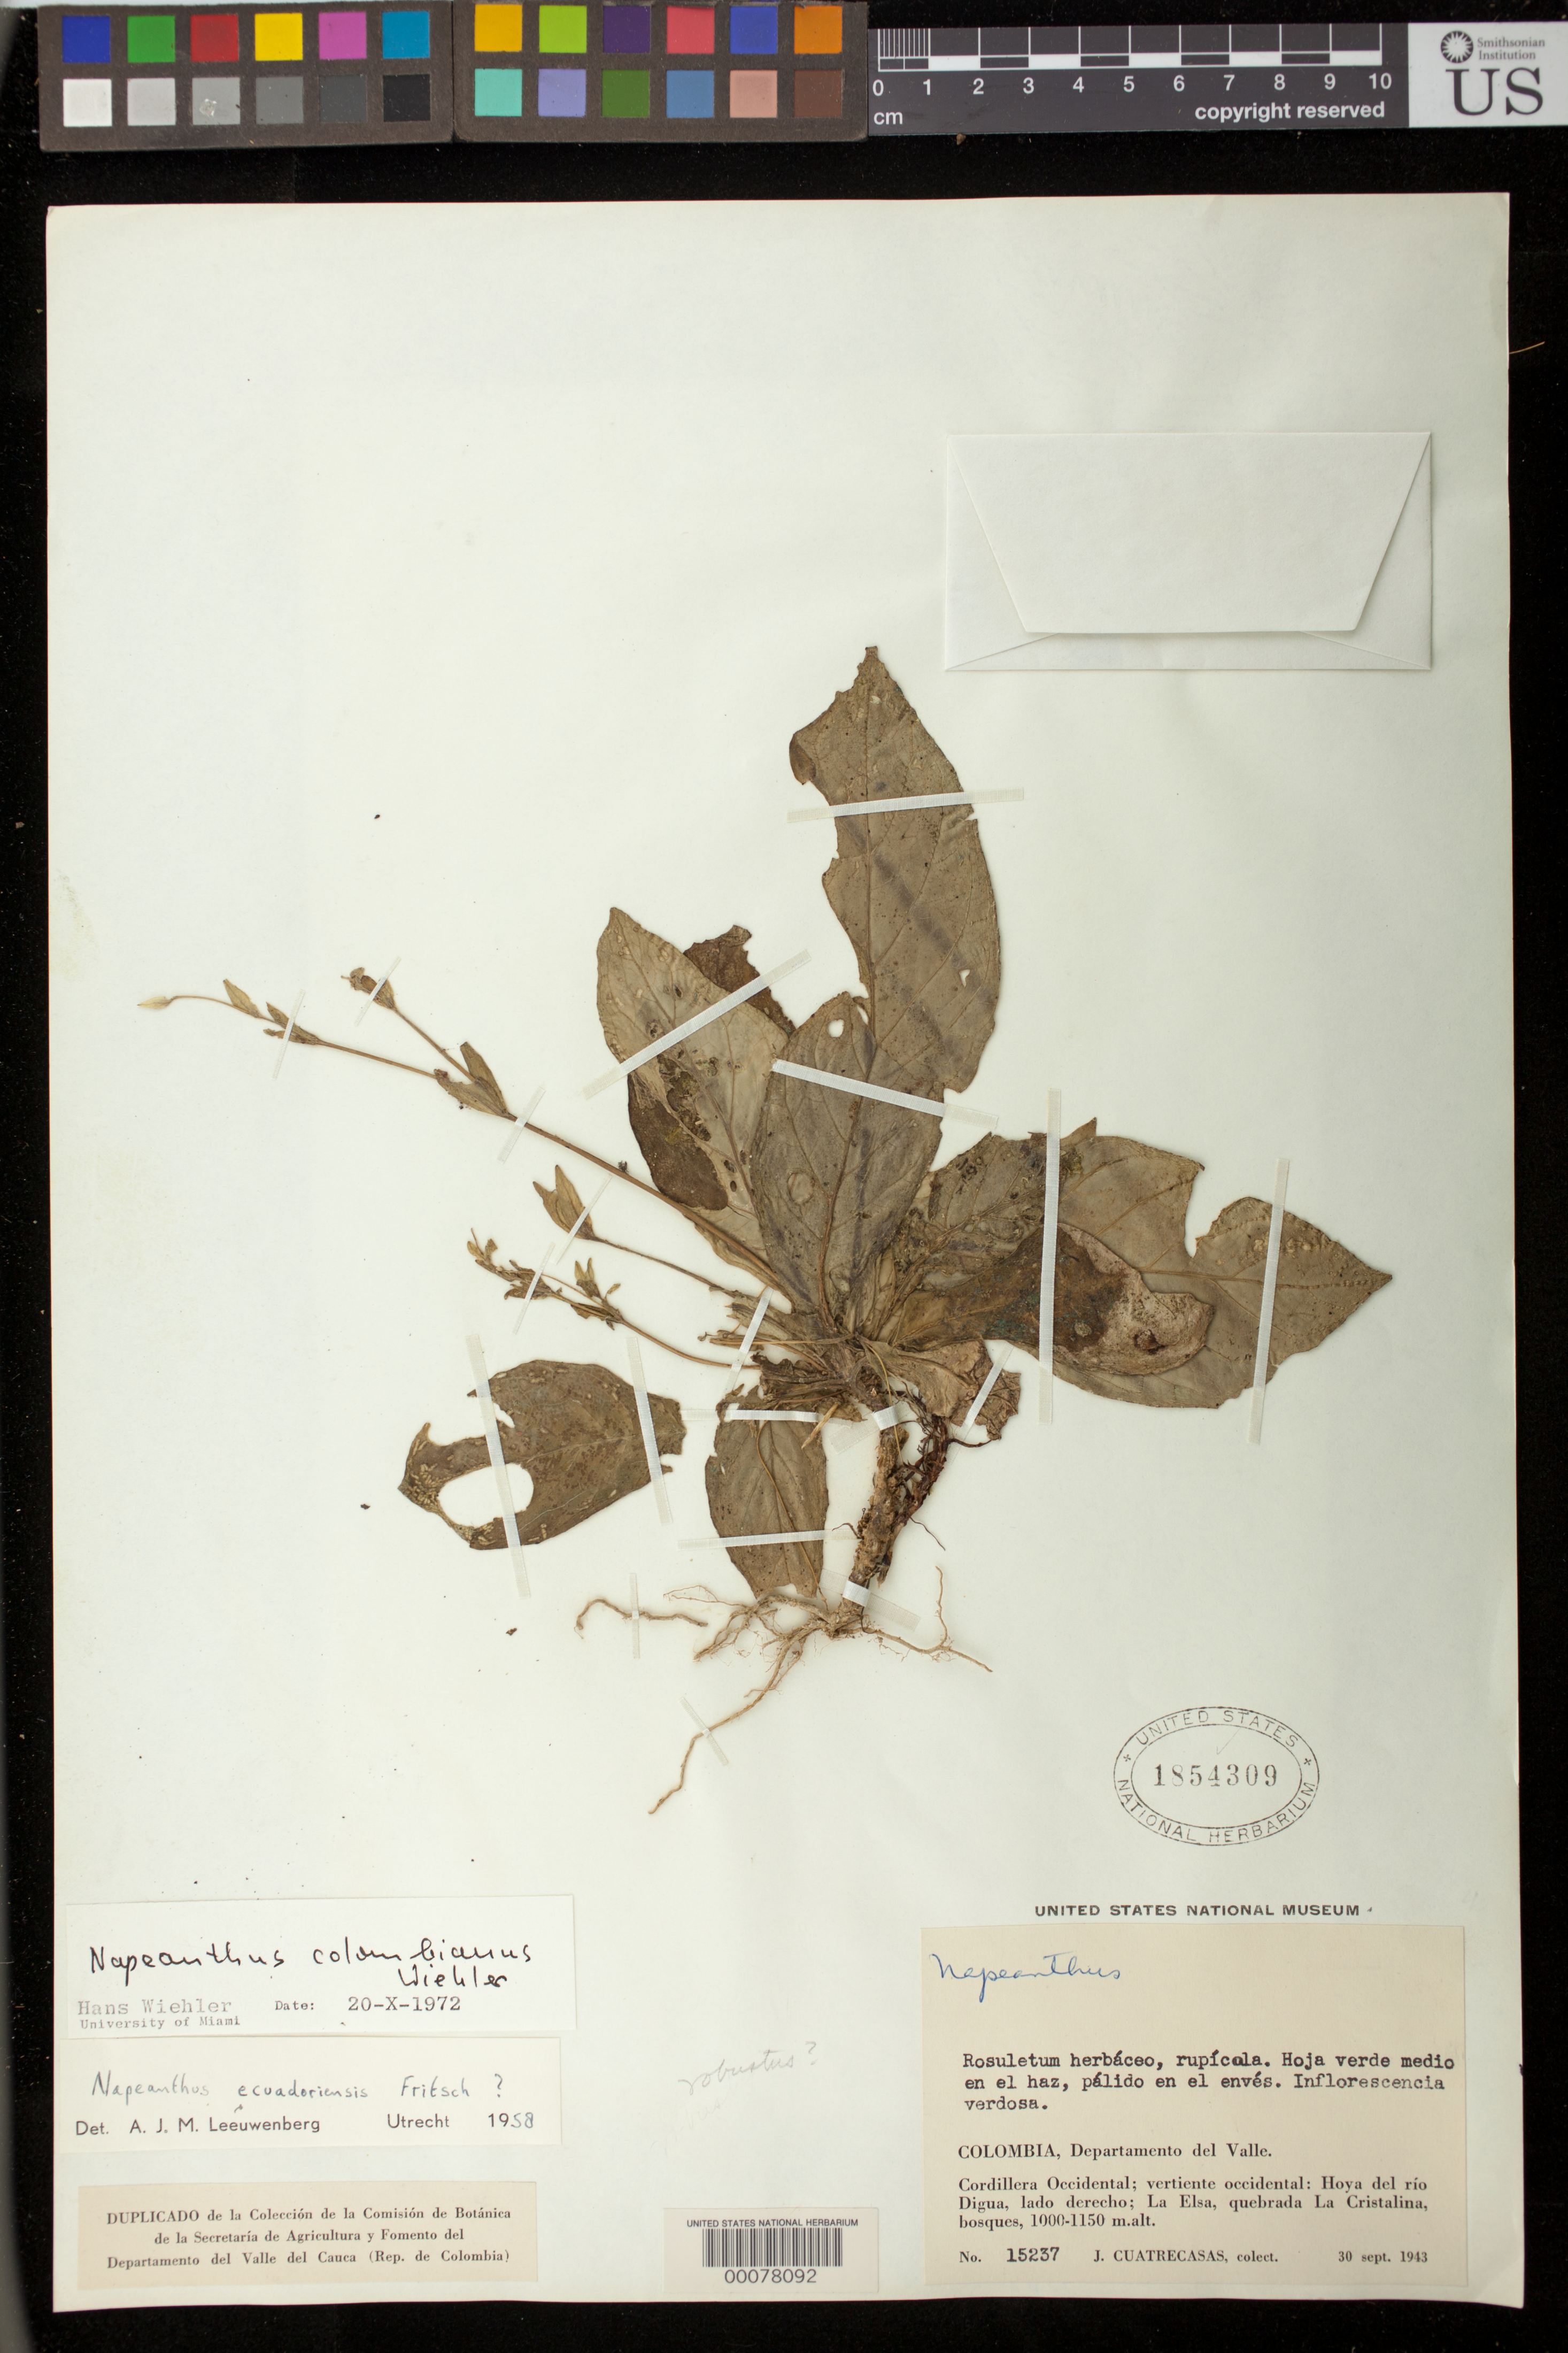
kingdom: Plantae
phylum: Tracheophyta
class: Magnoliopsida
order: Lamiales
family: Gesneriaceae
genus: Napeanthus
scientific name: Napeanthus robustus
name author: Fritsch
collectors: J. Cuatrecasas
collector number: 15237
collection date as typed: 30 Sep 1943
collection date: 1943-09-30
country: Colombia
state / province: Valle del Cauca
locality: Valley of River Digua, La Cristalina stream, west mountain range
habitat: Woods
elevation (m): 1000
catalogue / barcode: US 1854309